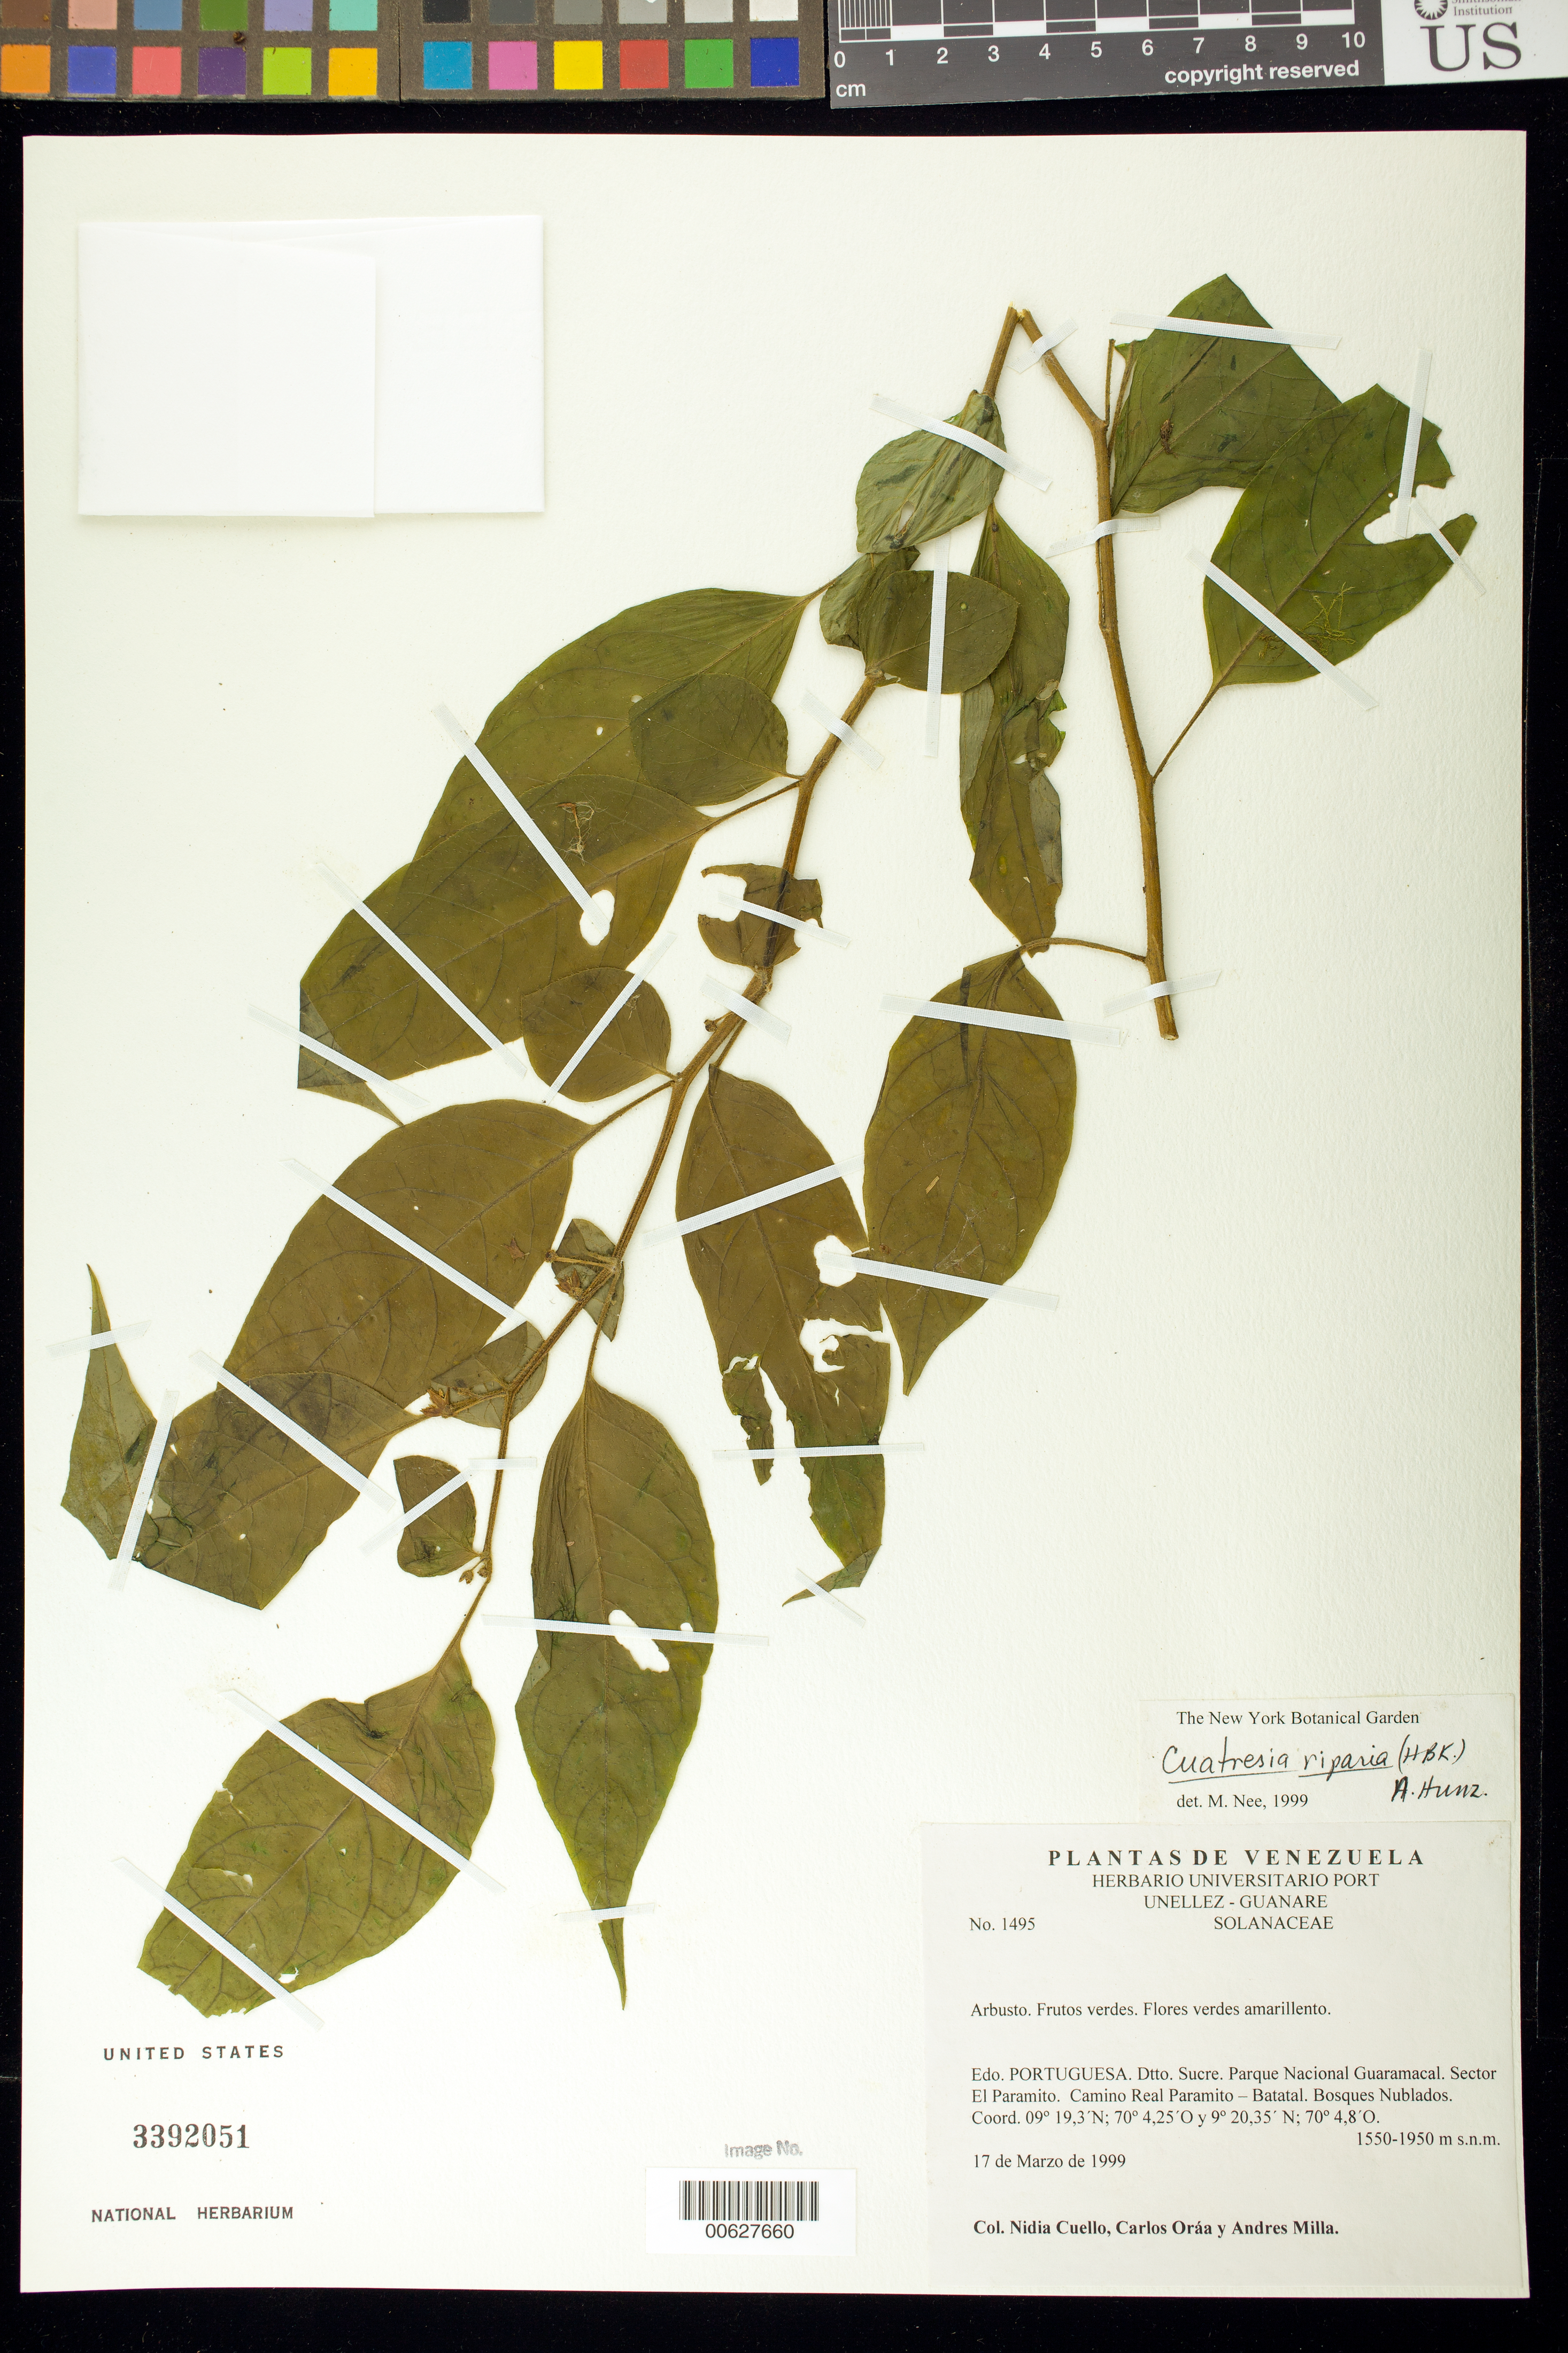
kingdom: Plantae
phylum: Tracheophyta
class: Magnoliopsida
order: Solanales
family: Solanaceae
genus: Cuatresia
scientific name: Cuatresia riparia var. cuspidata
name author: (Dunal) Hunz.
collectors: N. L. Cuello, C. Oráa & A. Milla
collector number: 1495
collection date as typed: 17 Mar 1999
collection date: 1999-03-17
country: Venezuela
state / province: Portuguesa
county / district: Sucre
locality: Parque Nacional Guaramacal. Sector El Paramito. Camino Real Paramito - Batatal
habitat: Bosque Nublados.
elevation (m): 1550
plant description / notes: PORT, US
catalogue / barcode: US 3392051